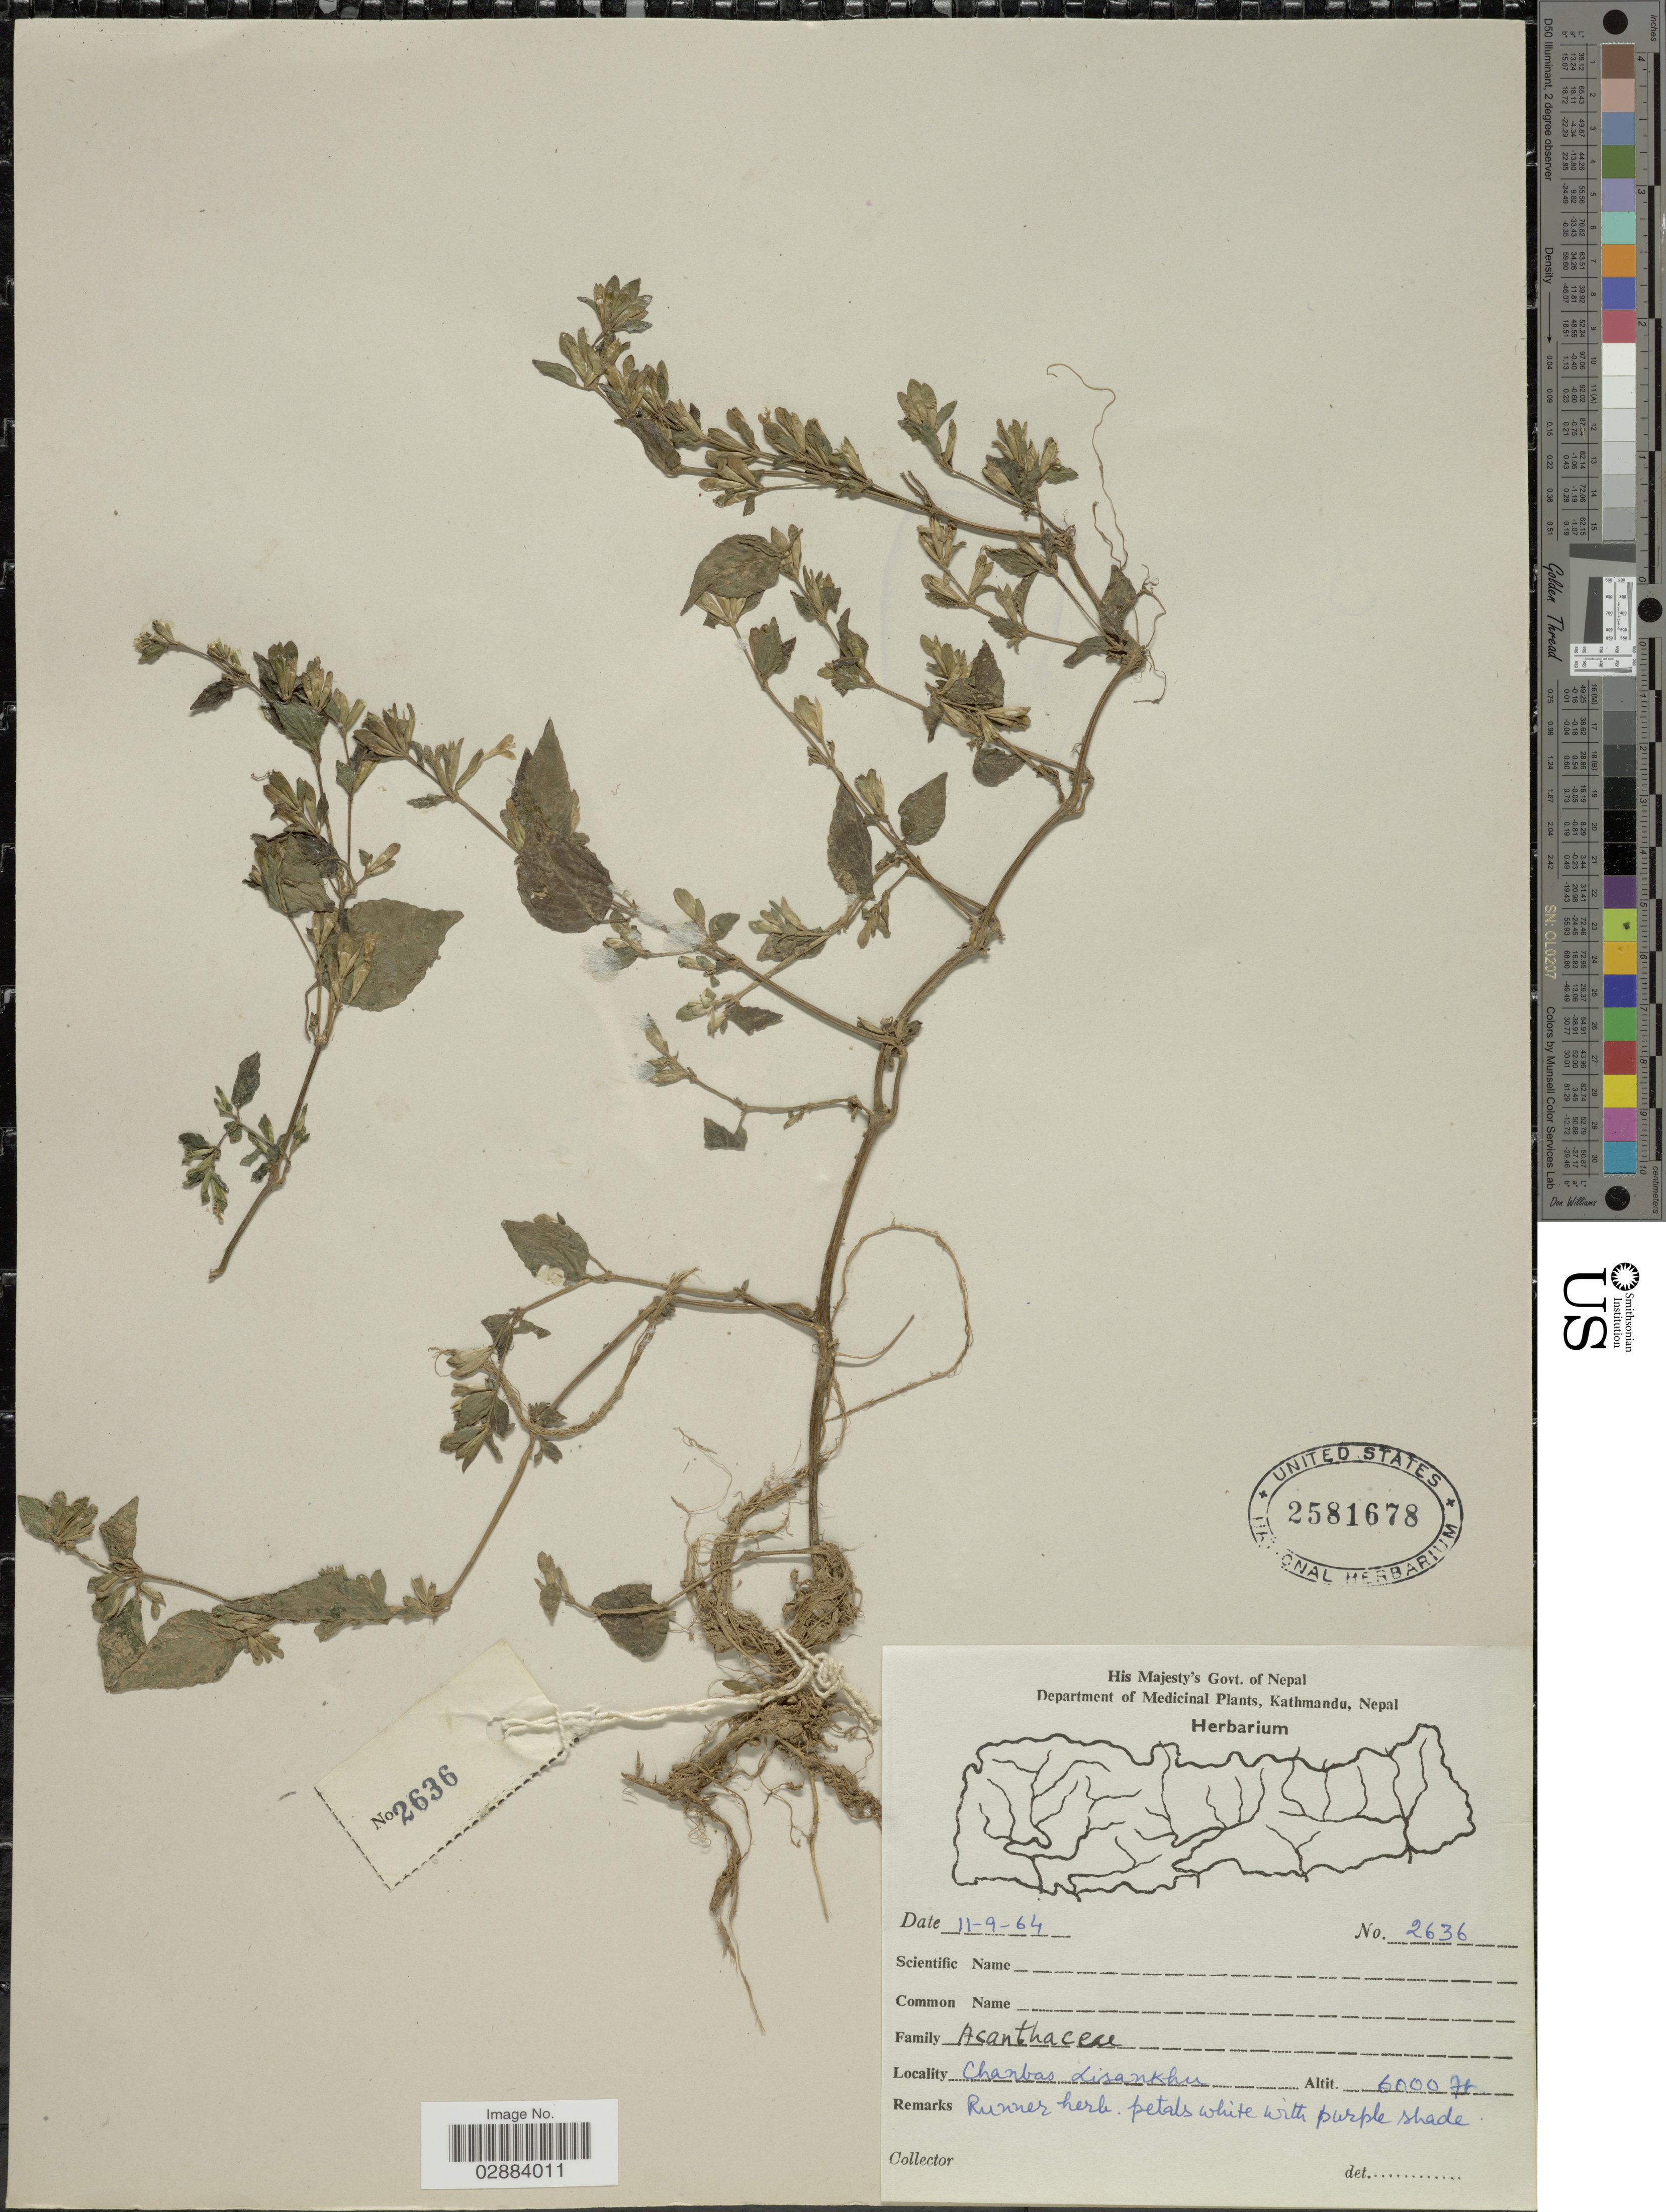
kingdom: Plantae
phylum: Tracheophyta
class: Magnoliopsida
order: Lamiales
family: Acanthaceae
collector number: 2636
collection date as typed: Transcribed d/m/y: 11/9/64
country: Nepal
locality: Chanbas Lisankhu [interpreted].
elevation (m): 1829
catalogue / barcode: US 2581678